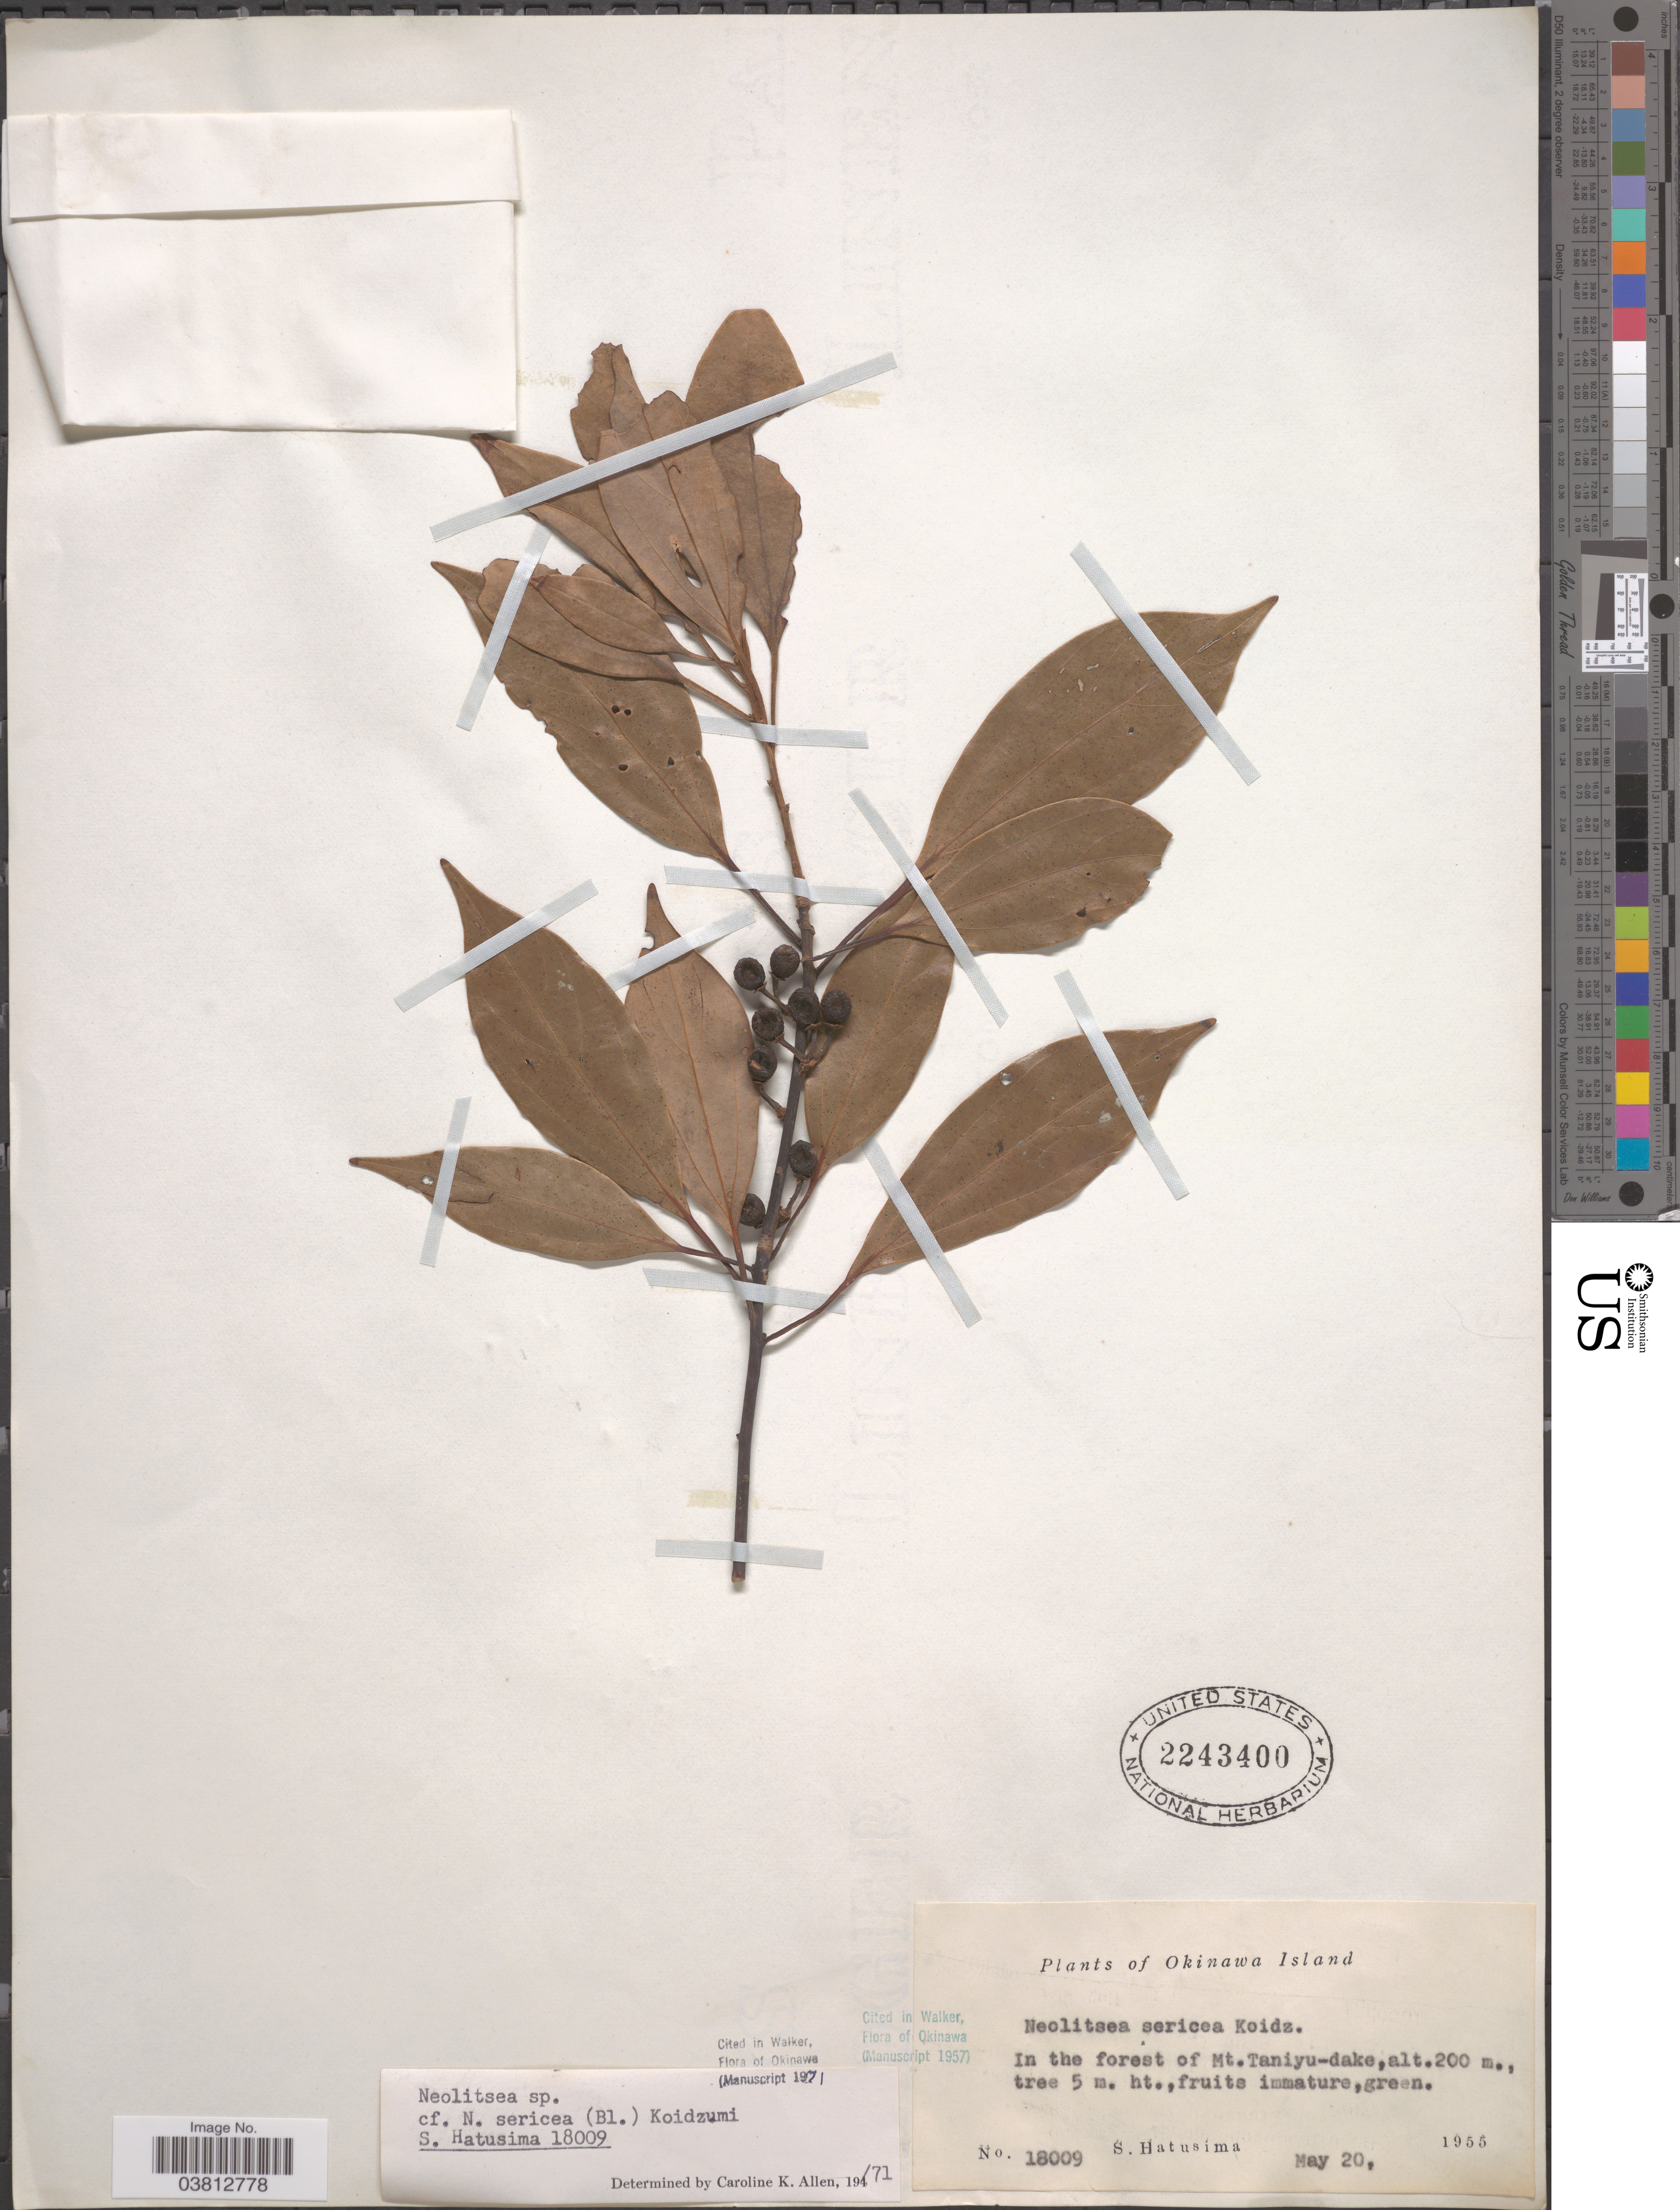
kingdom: Plantae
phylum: Tracheophyta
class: Magnoliopsida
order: Laurales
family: Lauraceae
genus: Neolitsea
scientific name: Neolitsea sericea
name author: (Blume) Koidz.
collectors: S. Hatusima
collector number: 18009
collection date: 1955-05-20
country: Japan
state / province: Okinawa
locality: Okinawa Island. In the forest of Mt. Taniyu-dake.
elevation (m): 200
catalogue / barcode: US 2243400